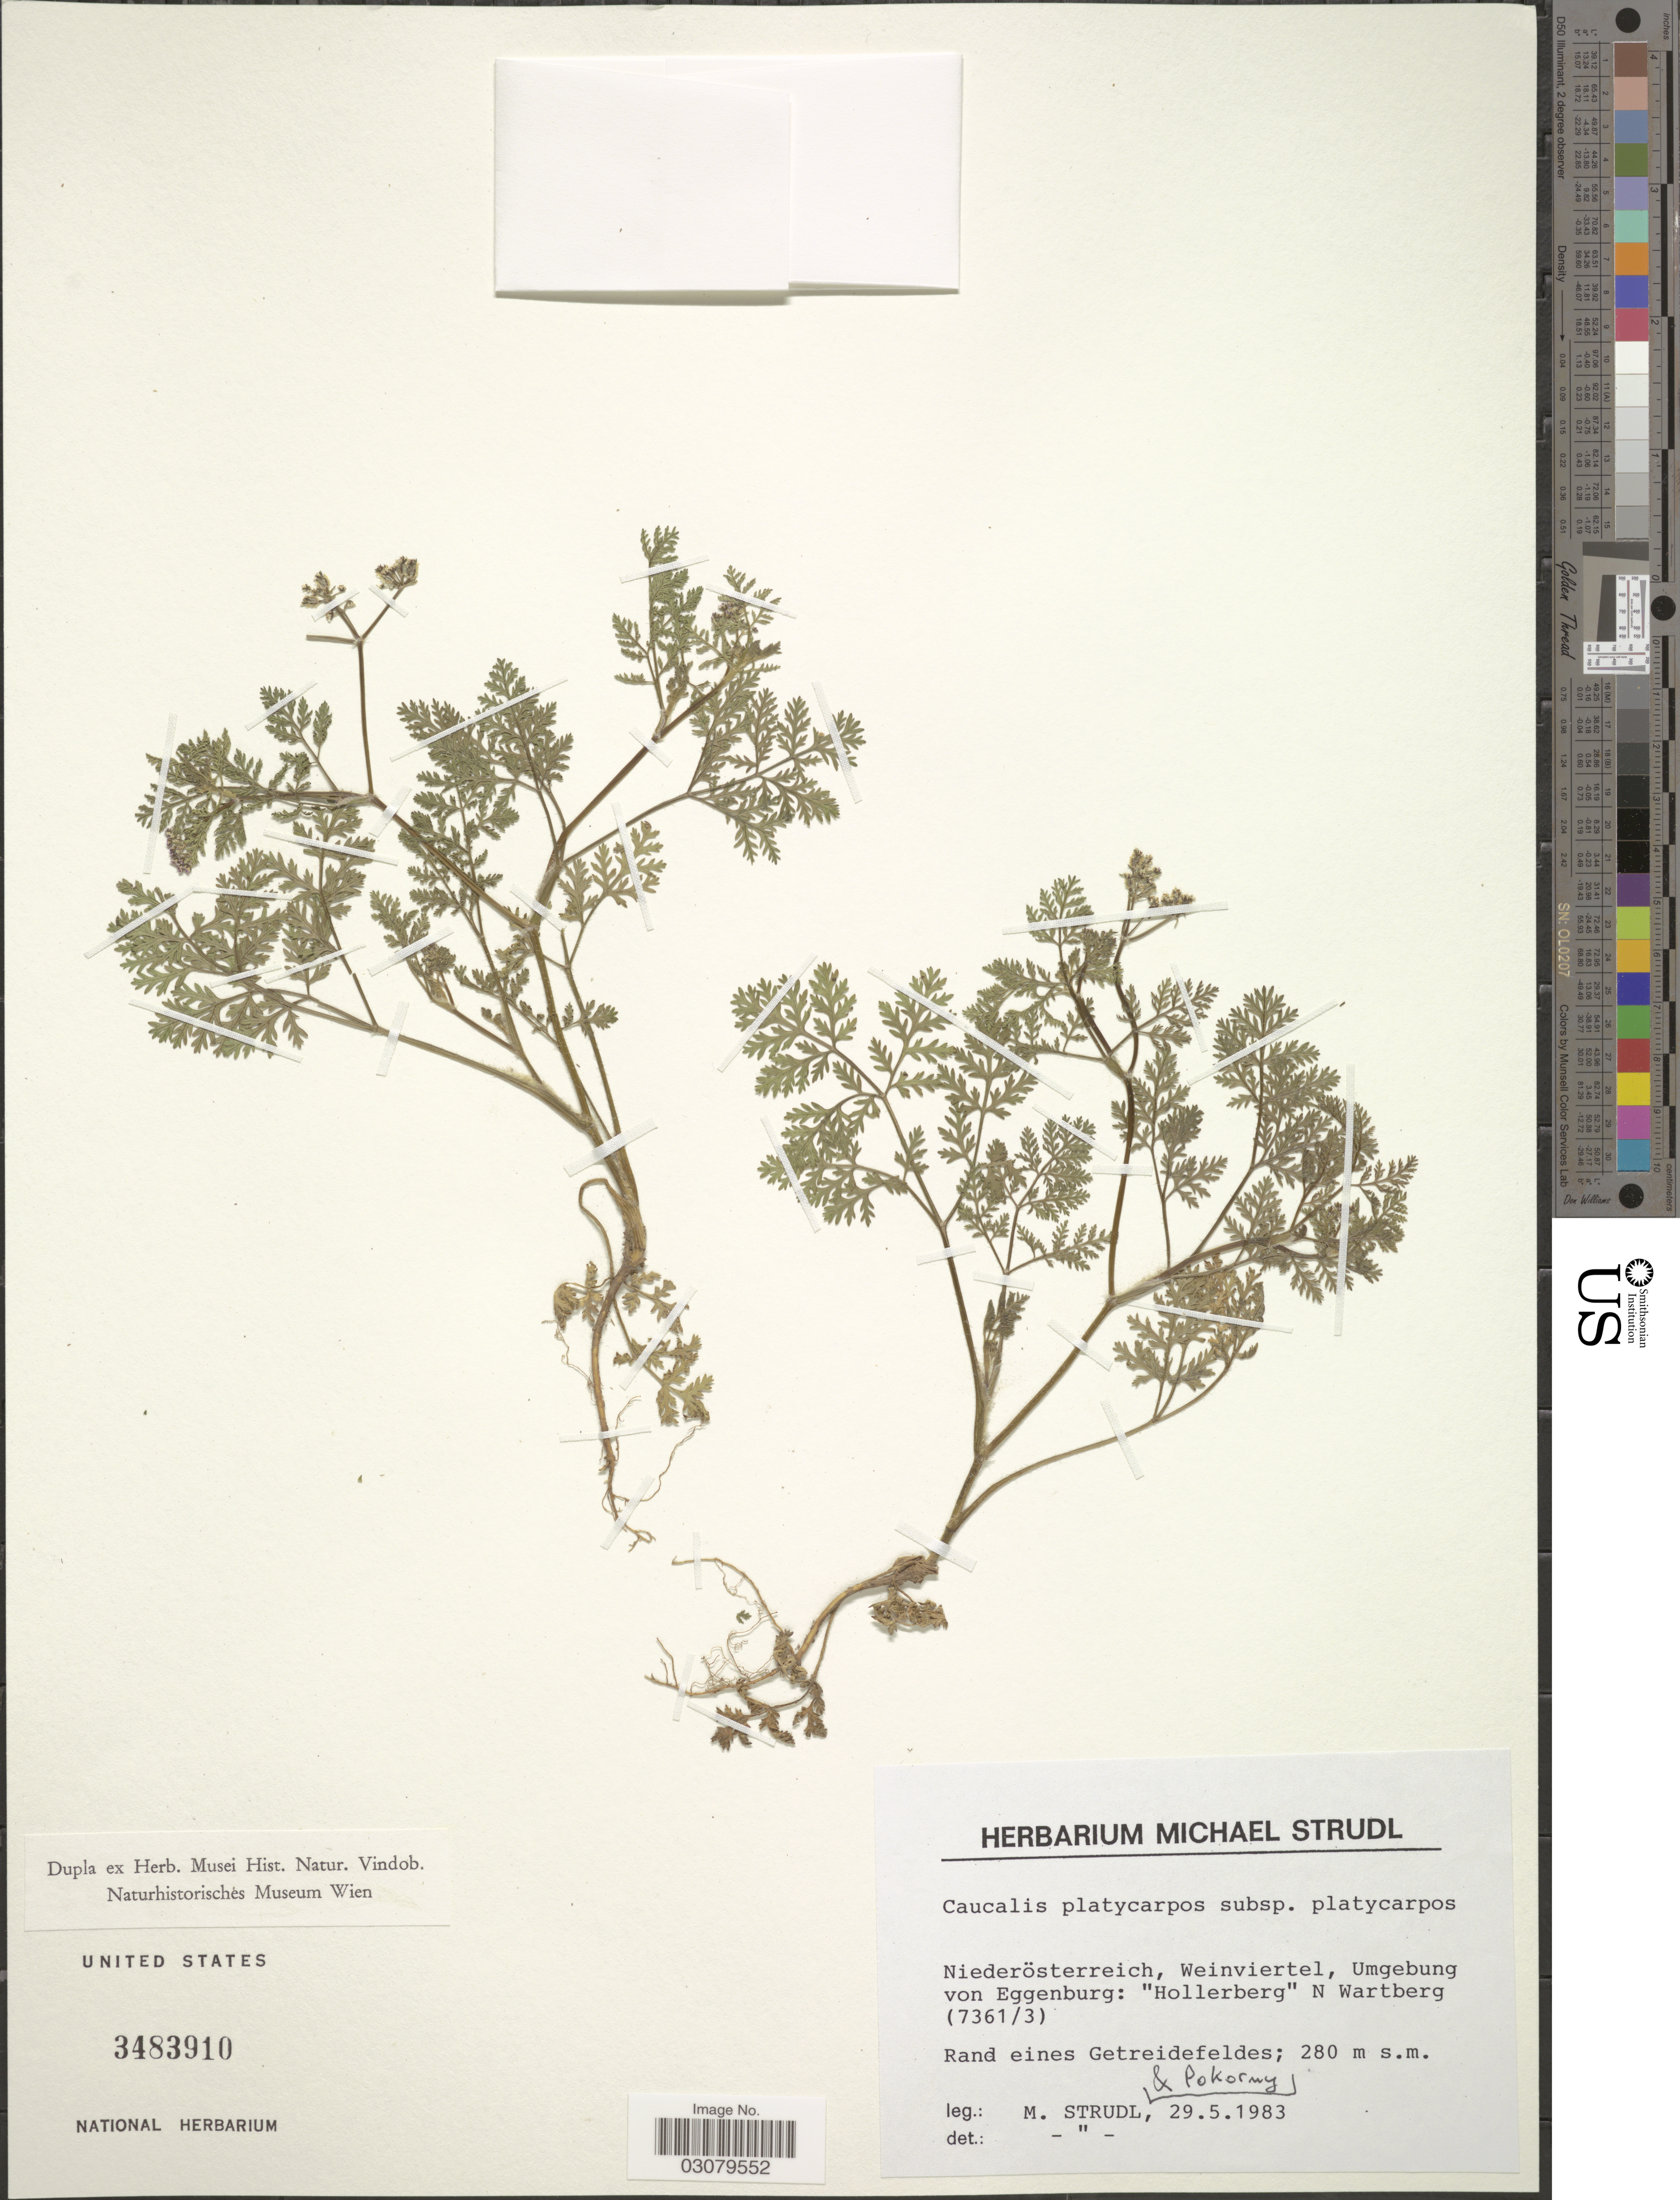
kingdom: Plantae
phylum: Tracheophyta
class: Magnoliopsida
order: Apiales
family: Apiaceae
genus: Caucalis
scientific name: Caucalis platycarpos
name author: L.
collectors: M. Strudl & Pokorny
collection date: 1983-05-29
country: Austria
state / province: Niederosterreich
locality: Weinviertel, Umgebung von Eggenburg: "Hollenberg" N Wartberg (7361/3).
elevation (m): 280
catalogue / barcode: US 3483910